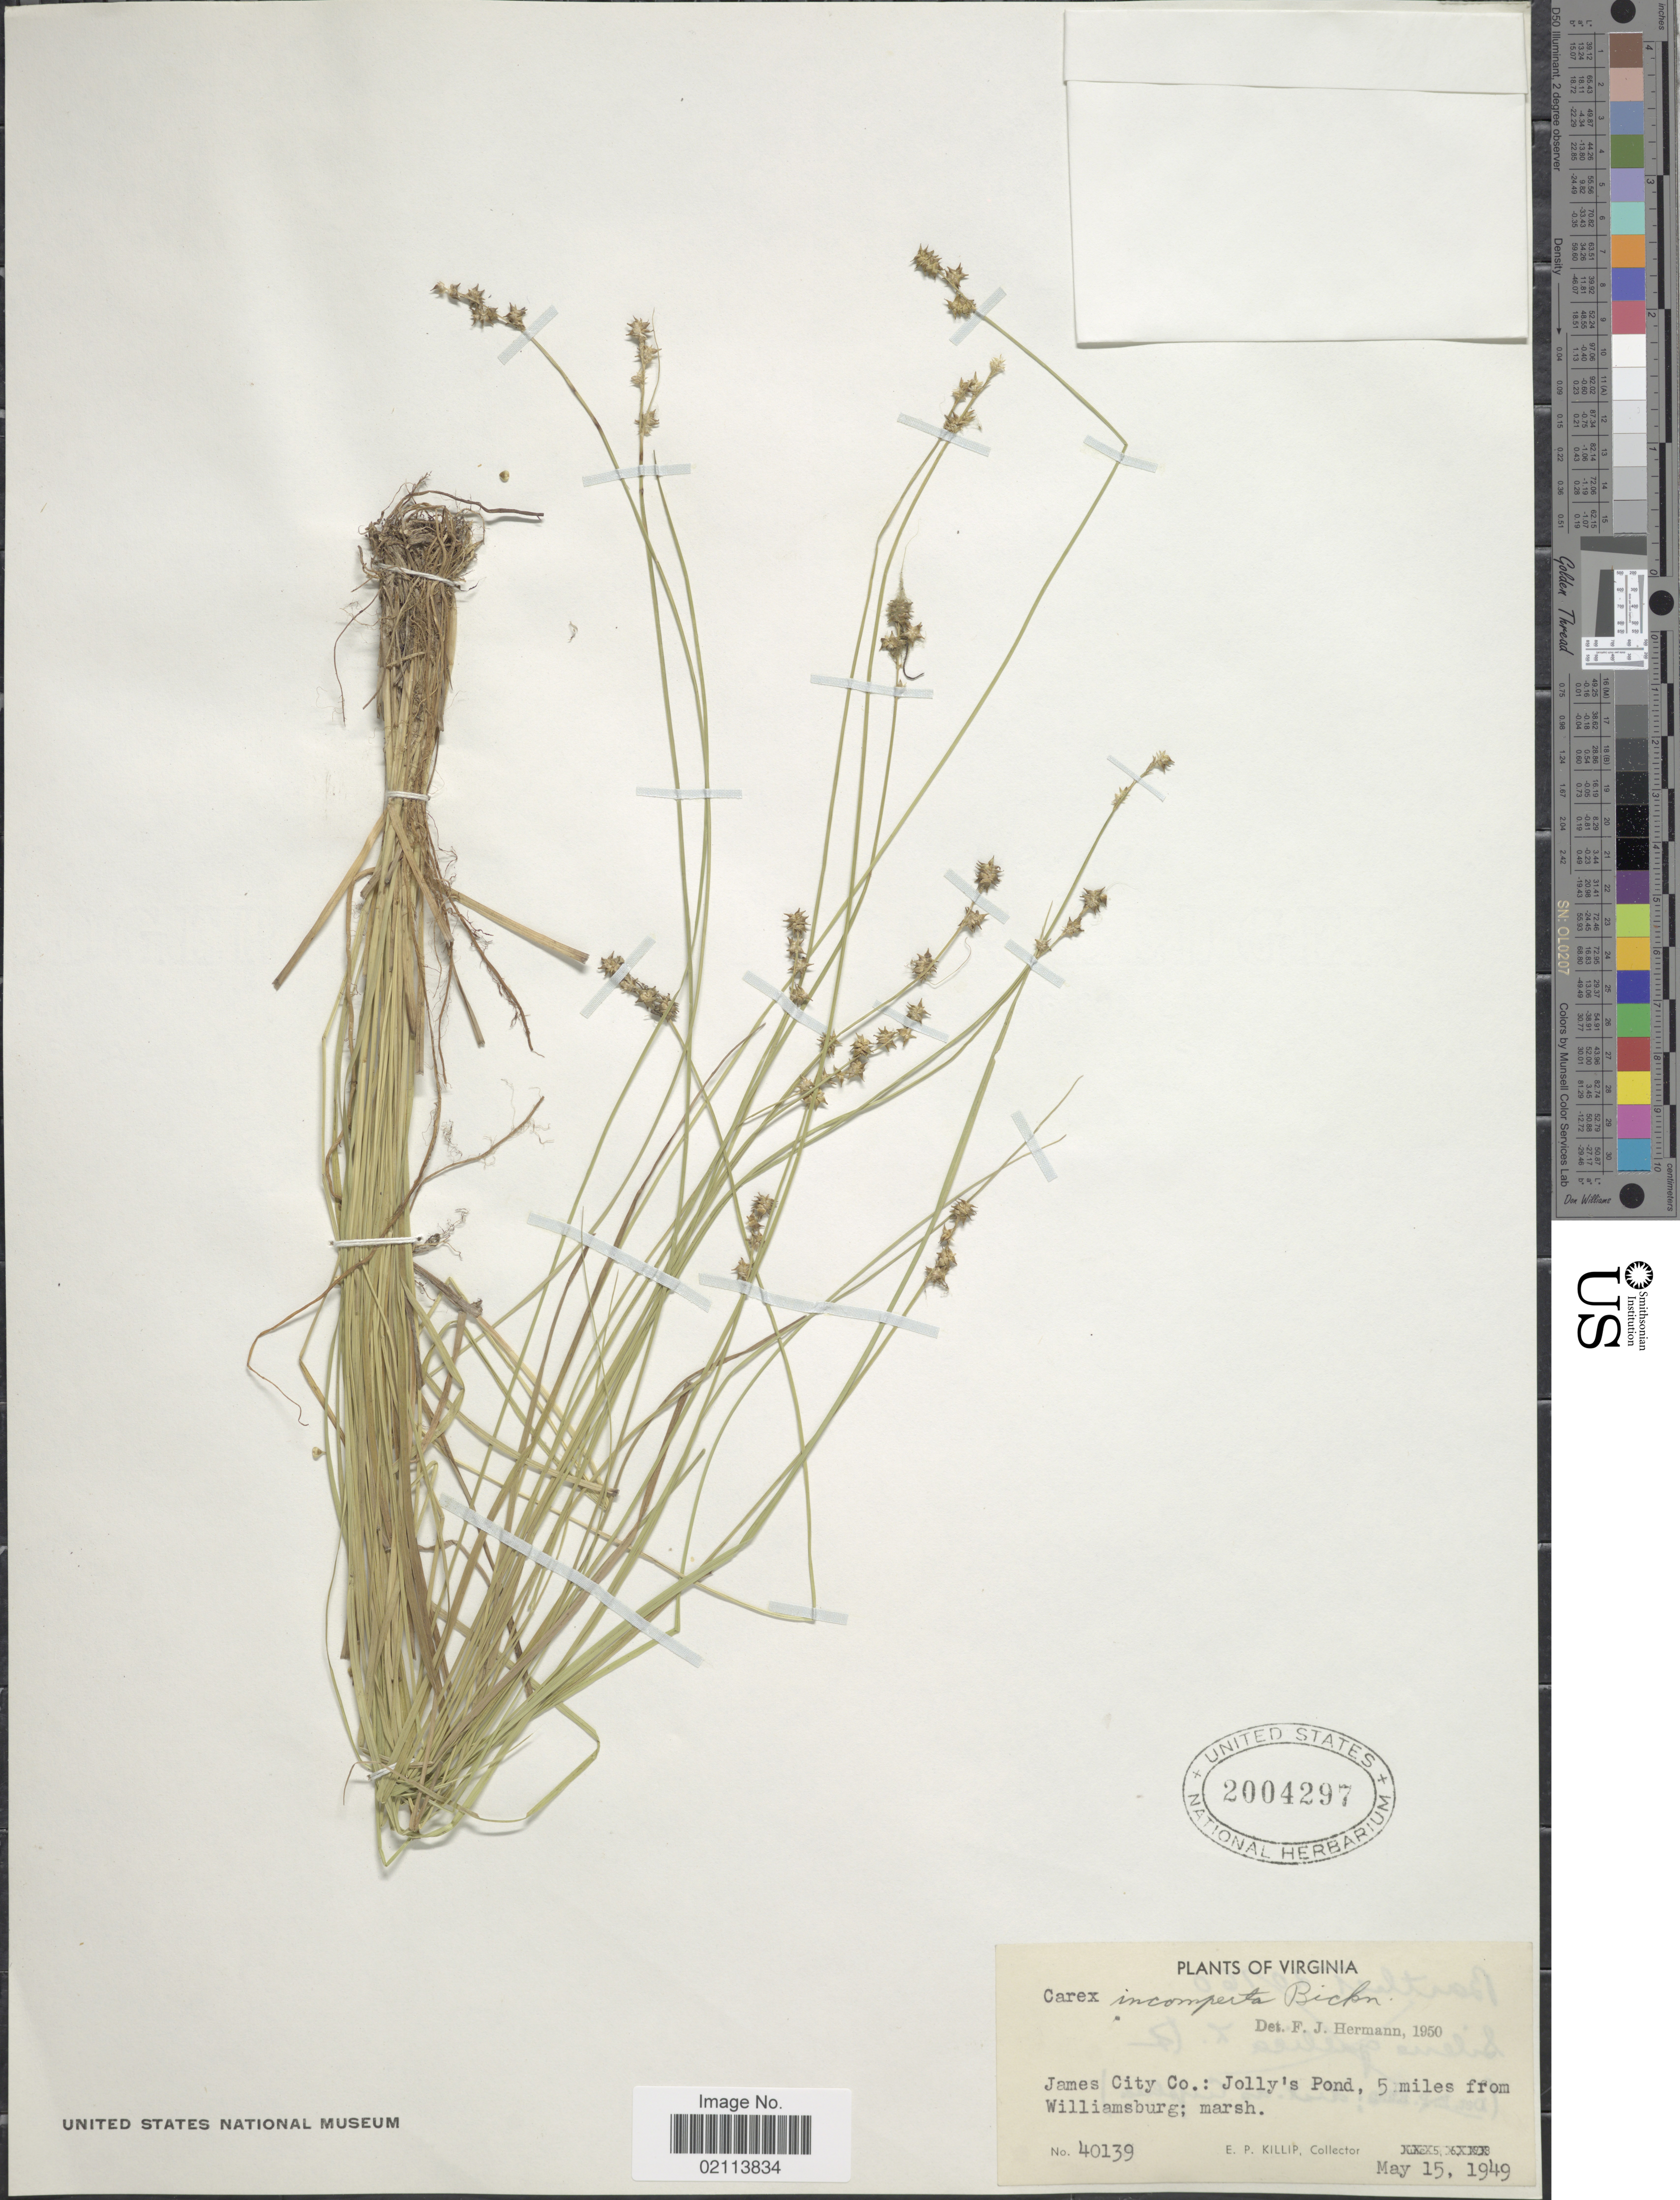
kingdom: Plantae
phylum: Tracheophyta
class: Liliopsida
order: Poales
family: Cyperaceae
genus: Carex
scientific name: Carex atlantica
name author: L.H. Bailey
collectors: E. P. Killip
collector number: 40139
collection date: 1949-05-15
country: United States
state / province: Virginia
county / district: James City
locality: James City: Jolly's Pond, 5 miles from Williamsburg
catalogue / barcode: US 2004297